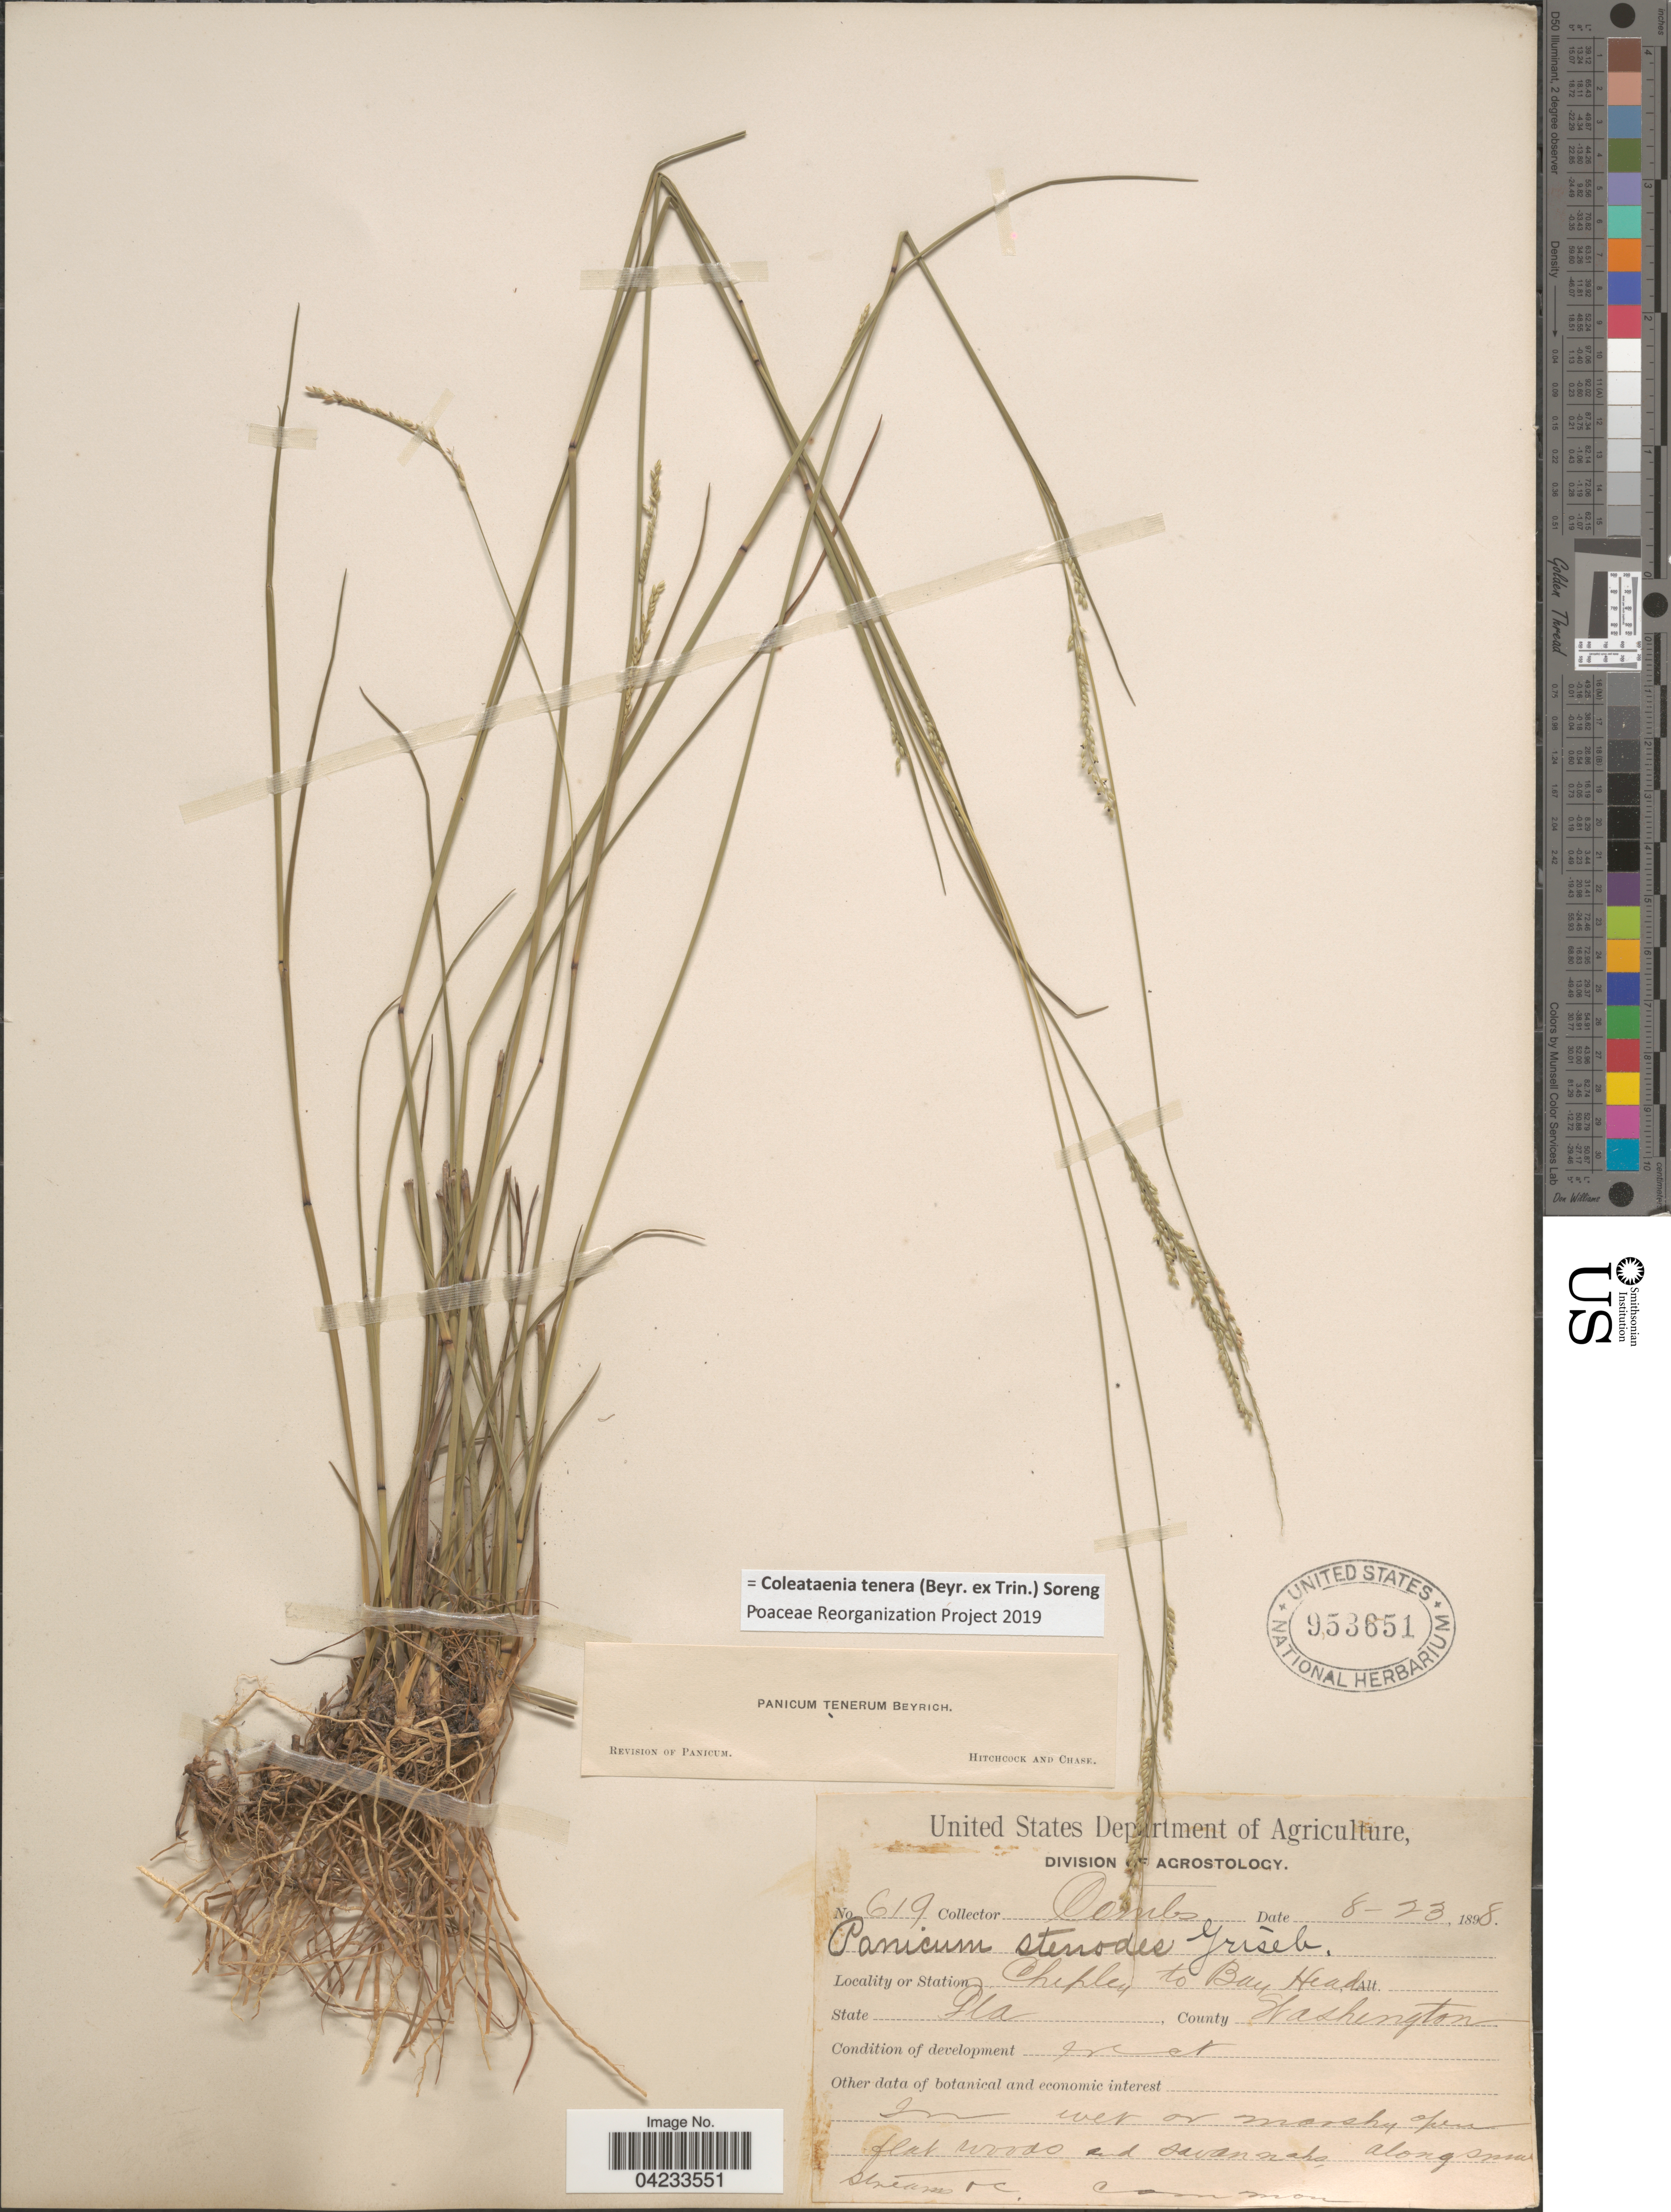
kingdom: Plantae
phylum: Tracheophyta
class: Liliopsida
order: Poales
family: Poaceae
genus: Coleataenia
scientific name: Coleataenia tenera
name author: (Beyr. ex Trin.) Soreng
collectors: -. Combs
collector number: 619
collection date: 1898-08-23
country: United States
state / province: Florida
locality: Station Chipley to Bay Head. County Washington.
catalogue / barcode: US 953651